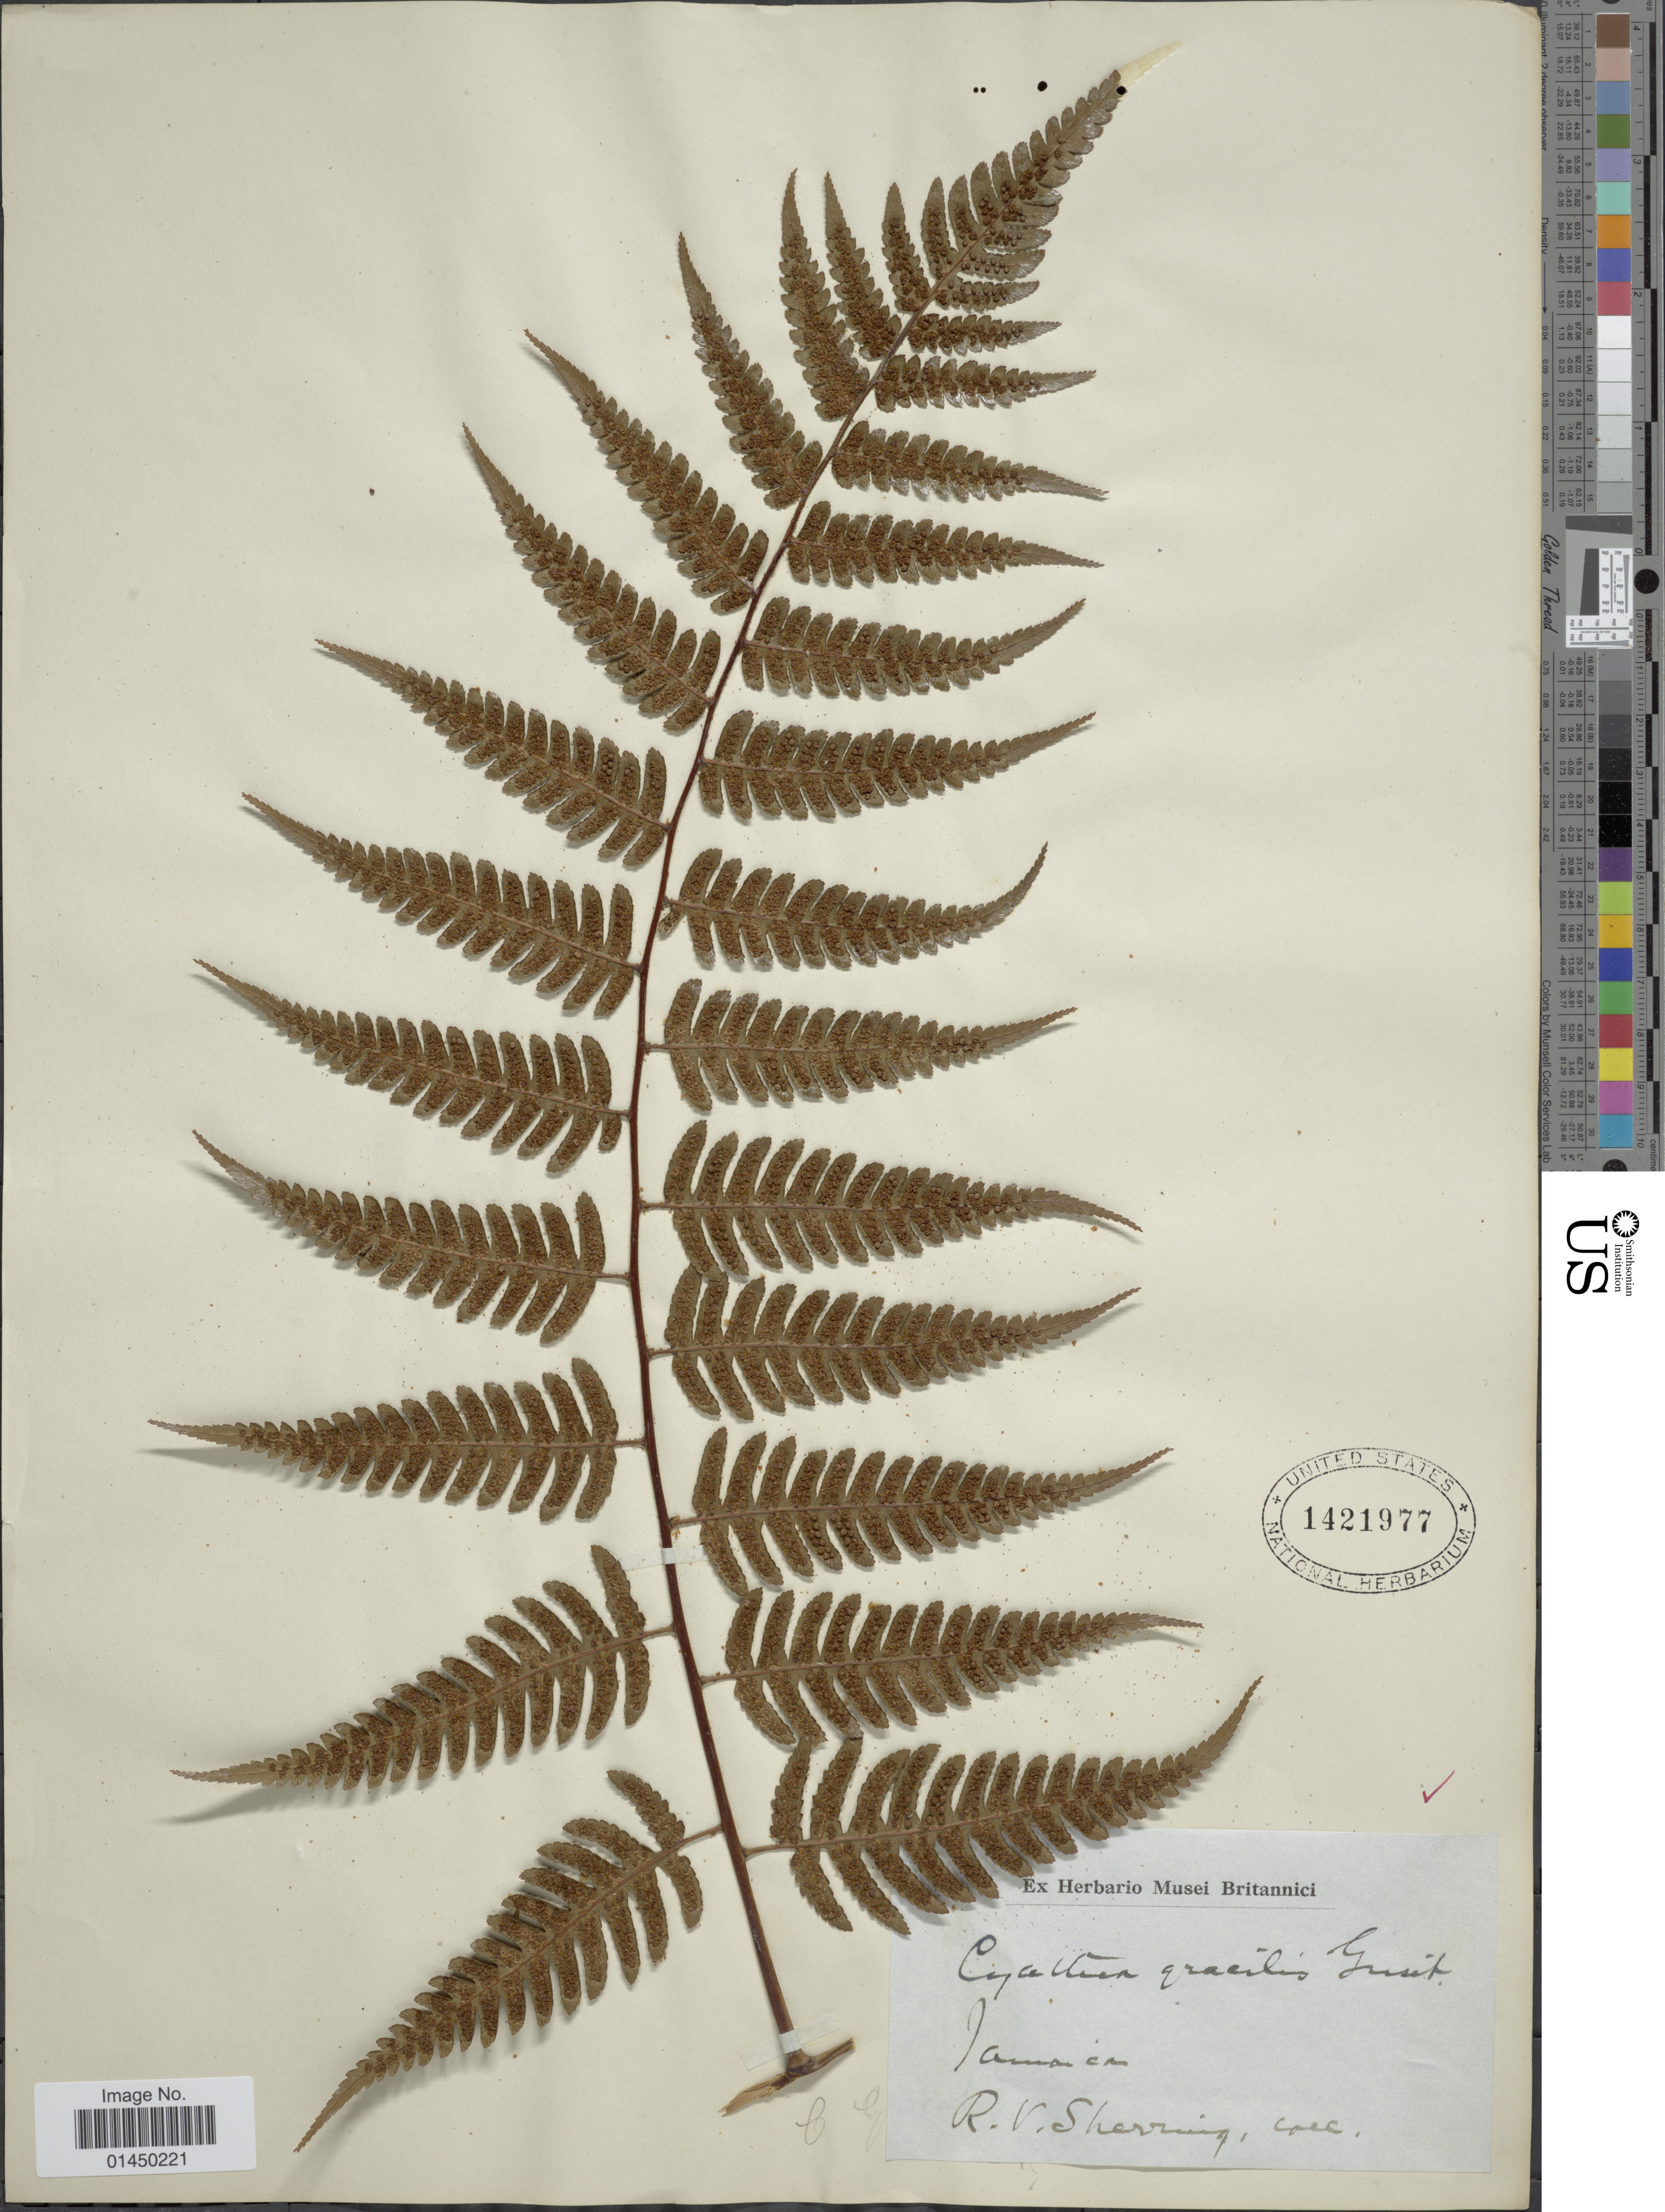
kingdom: Plantae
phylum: Tracheophyta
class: Polypodiopsida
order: Cyatheales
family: Cyatheaceae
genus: Cyathea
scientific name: Cyathea gracilis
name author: Gris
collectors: R. Sherring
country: Jamaica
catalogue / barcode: US 1421977